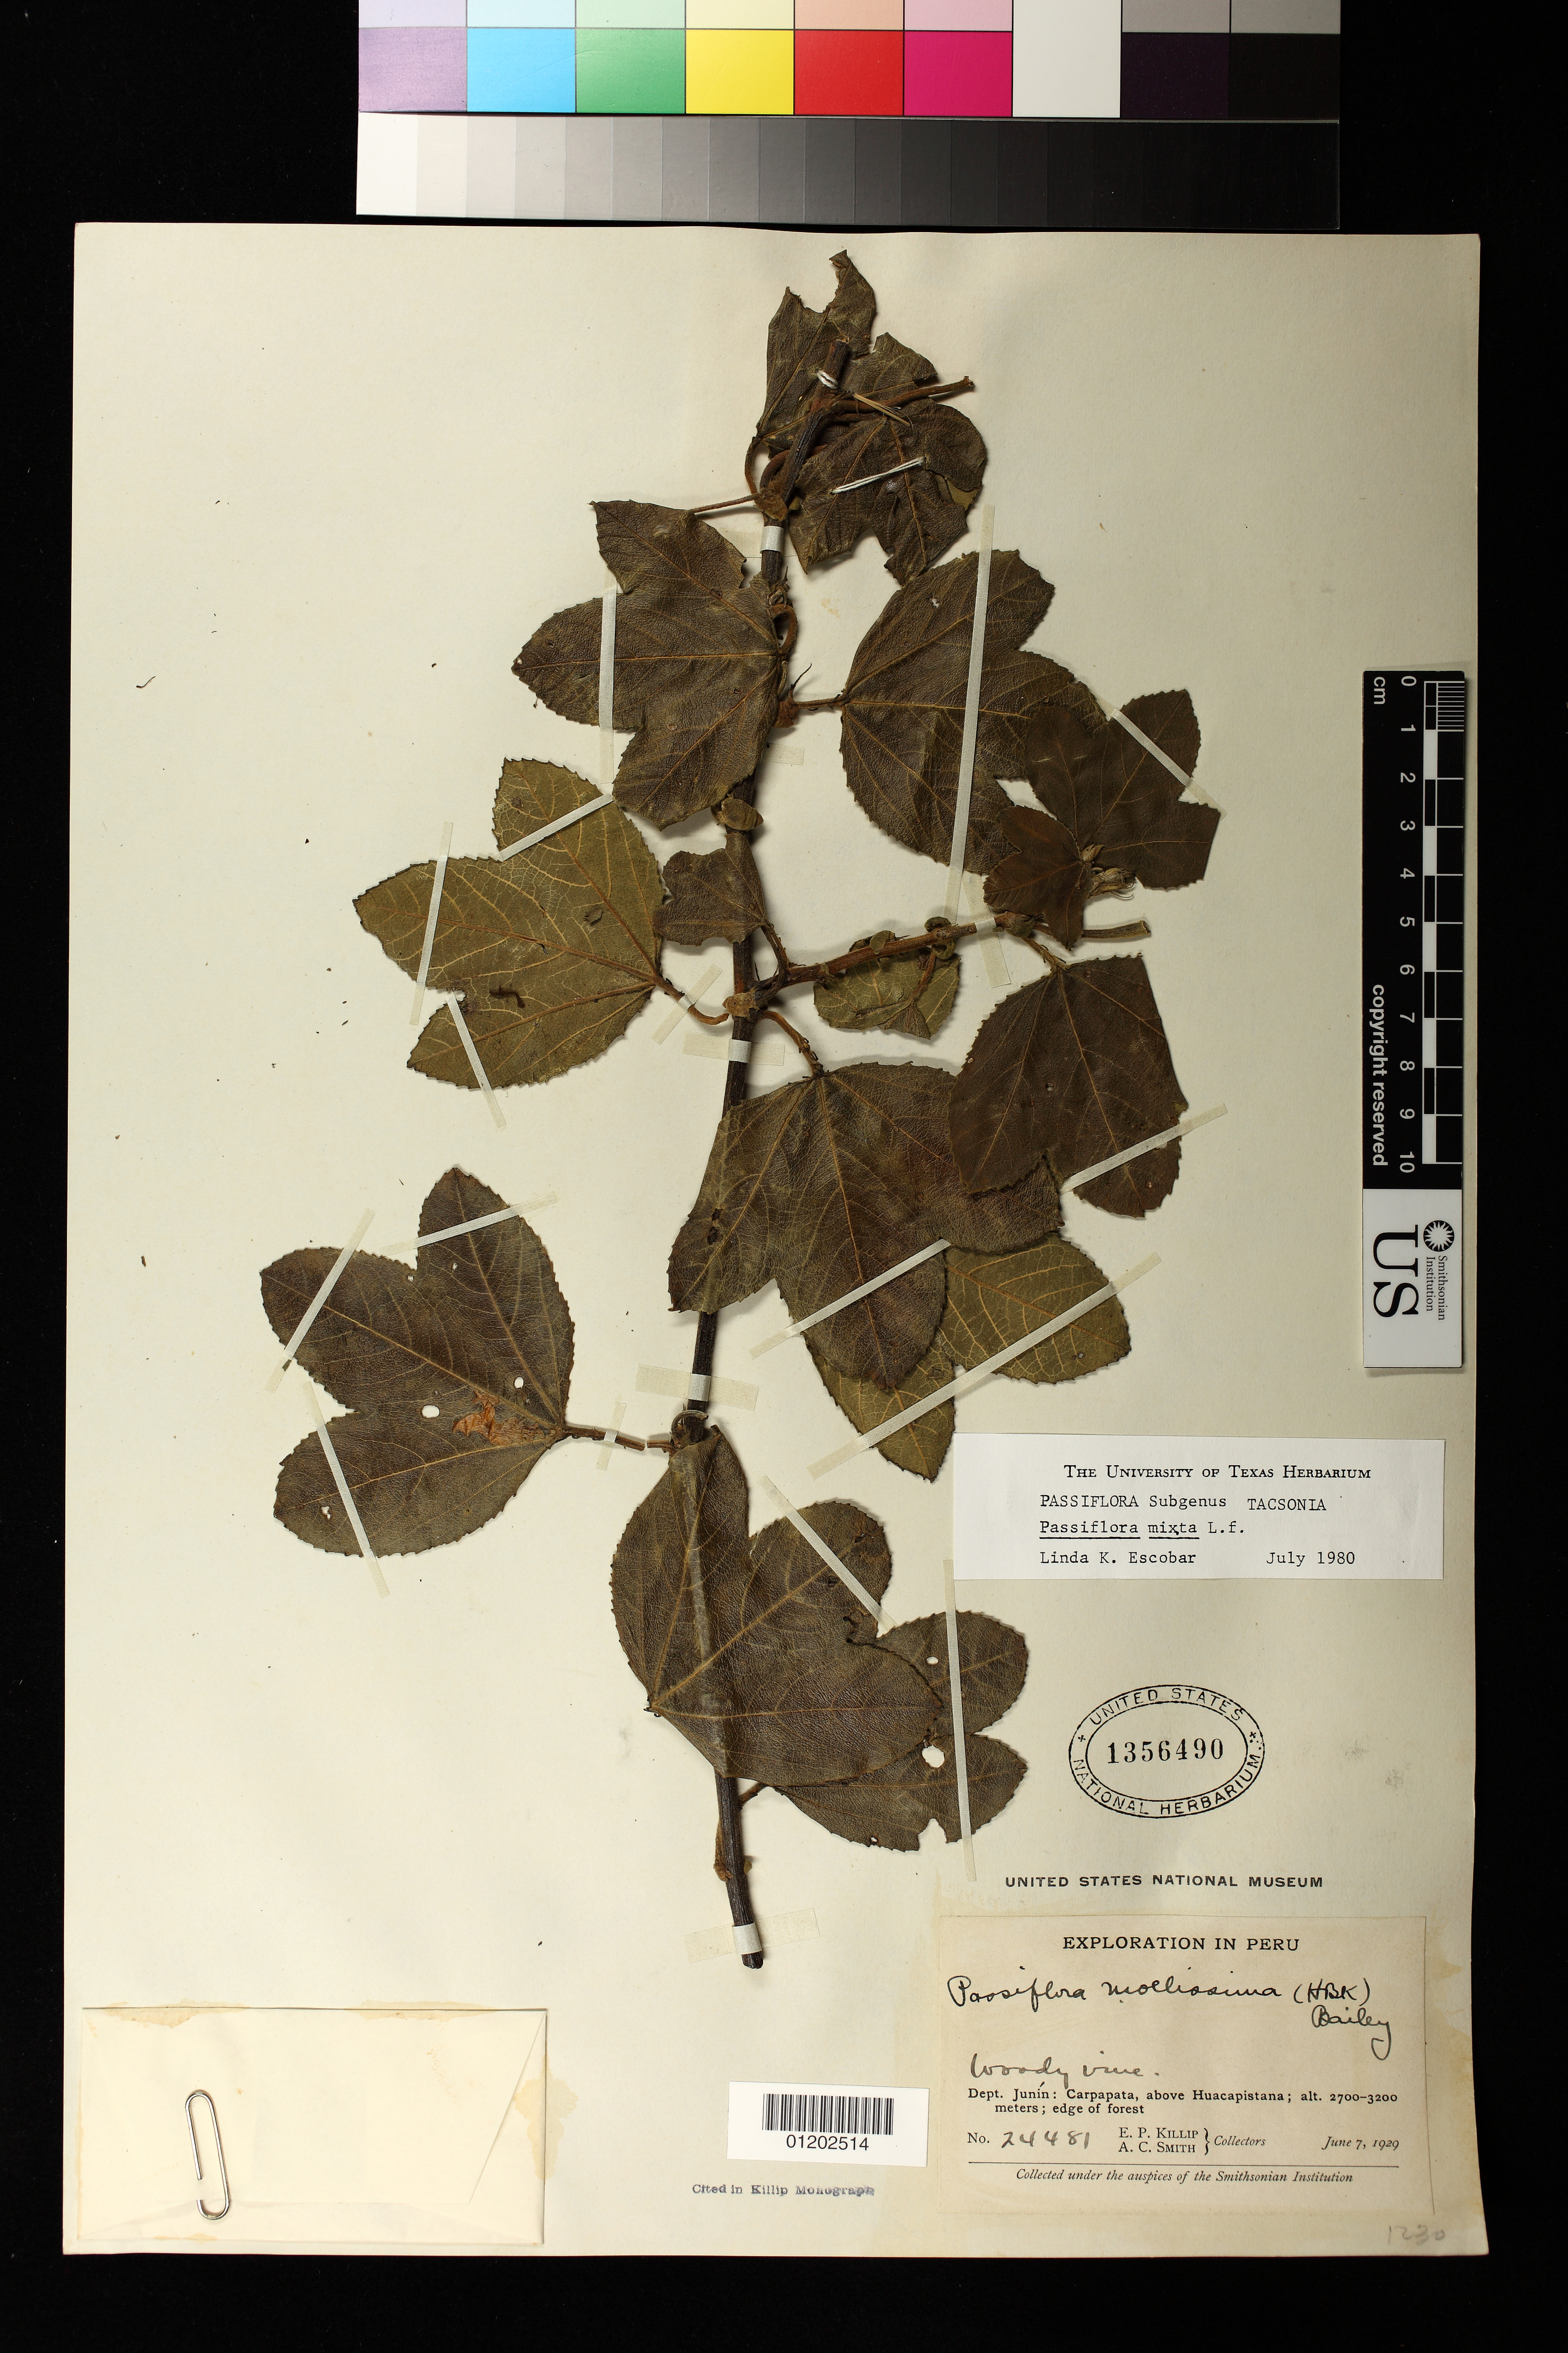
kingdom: Plantae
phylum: Tracheophyta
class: Magnoliopsida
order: Malpighiales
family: Passifloraceae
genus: Passiflora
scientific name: Passiflora mixta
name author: L. f.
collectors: E. P. Killip & A. C. Smith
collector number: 24481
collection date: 1929-06-07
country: Peru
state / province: Junín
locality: Carpapata above Huacapistana at edge of forest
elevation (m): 2700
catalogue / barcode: US 1356490